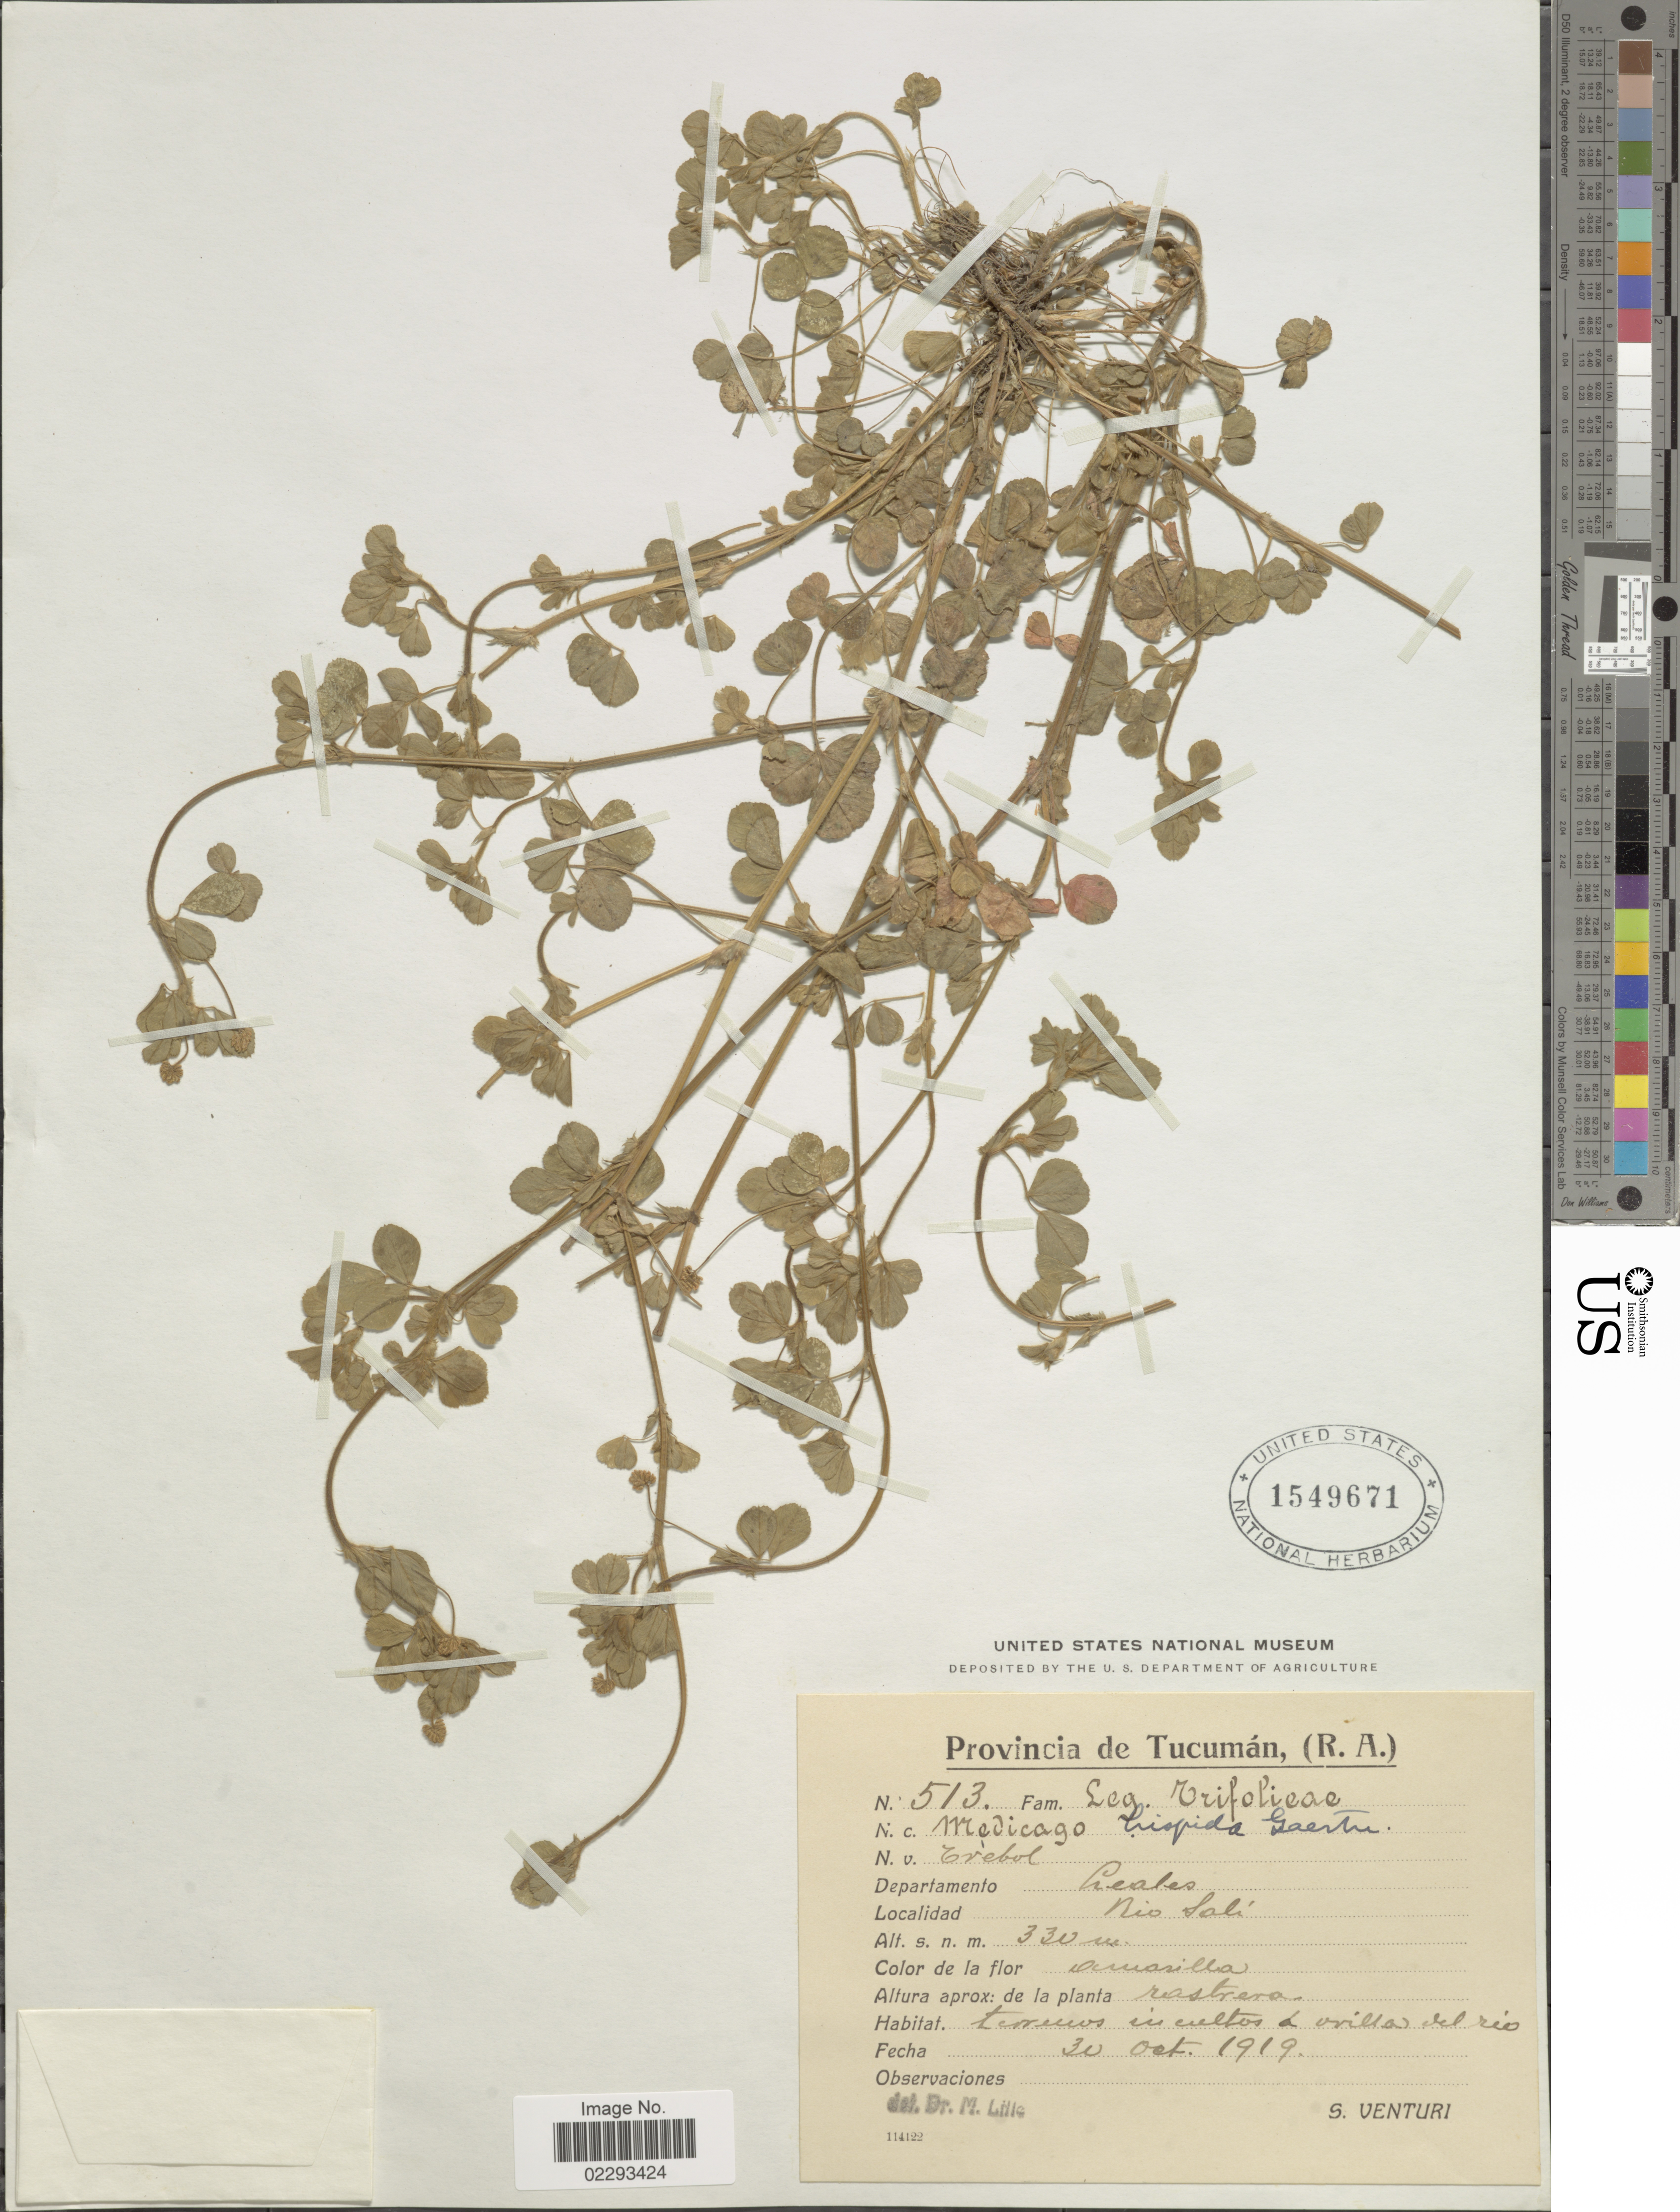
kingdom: Plantae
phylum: Tracheophyta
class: Magnoliopsida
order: Fabales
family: Fabaceae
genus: Medicago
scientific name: Medicago polymorpha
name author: L.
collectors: S. Venturi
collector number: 513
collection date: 1919-10-30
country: Argentina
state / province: Tucuman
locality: Provincia de Tucumán, (R.A.), departamento Leales, Rio Salí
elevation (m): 330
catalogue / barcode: US 1549671